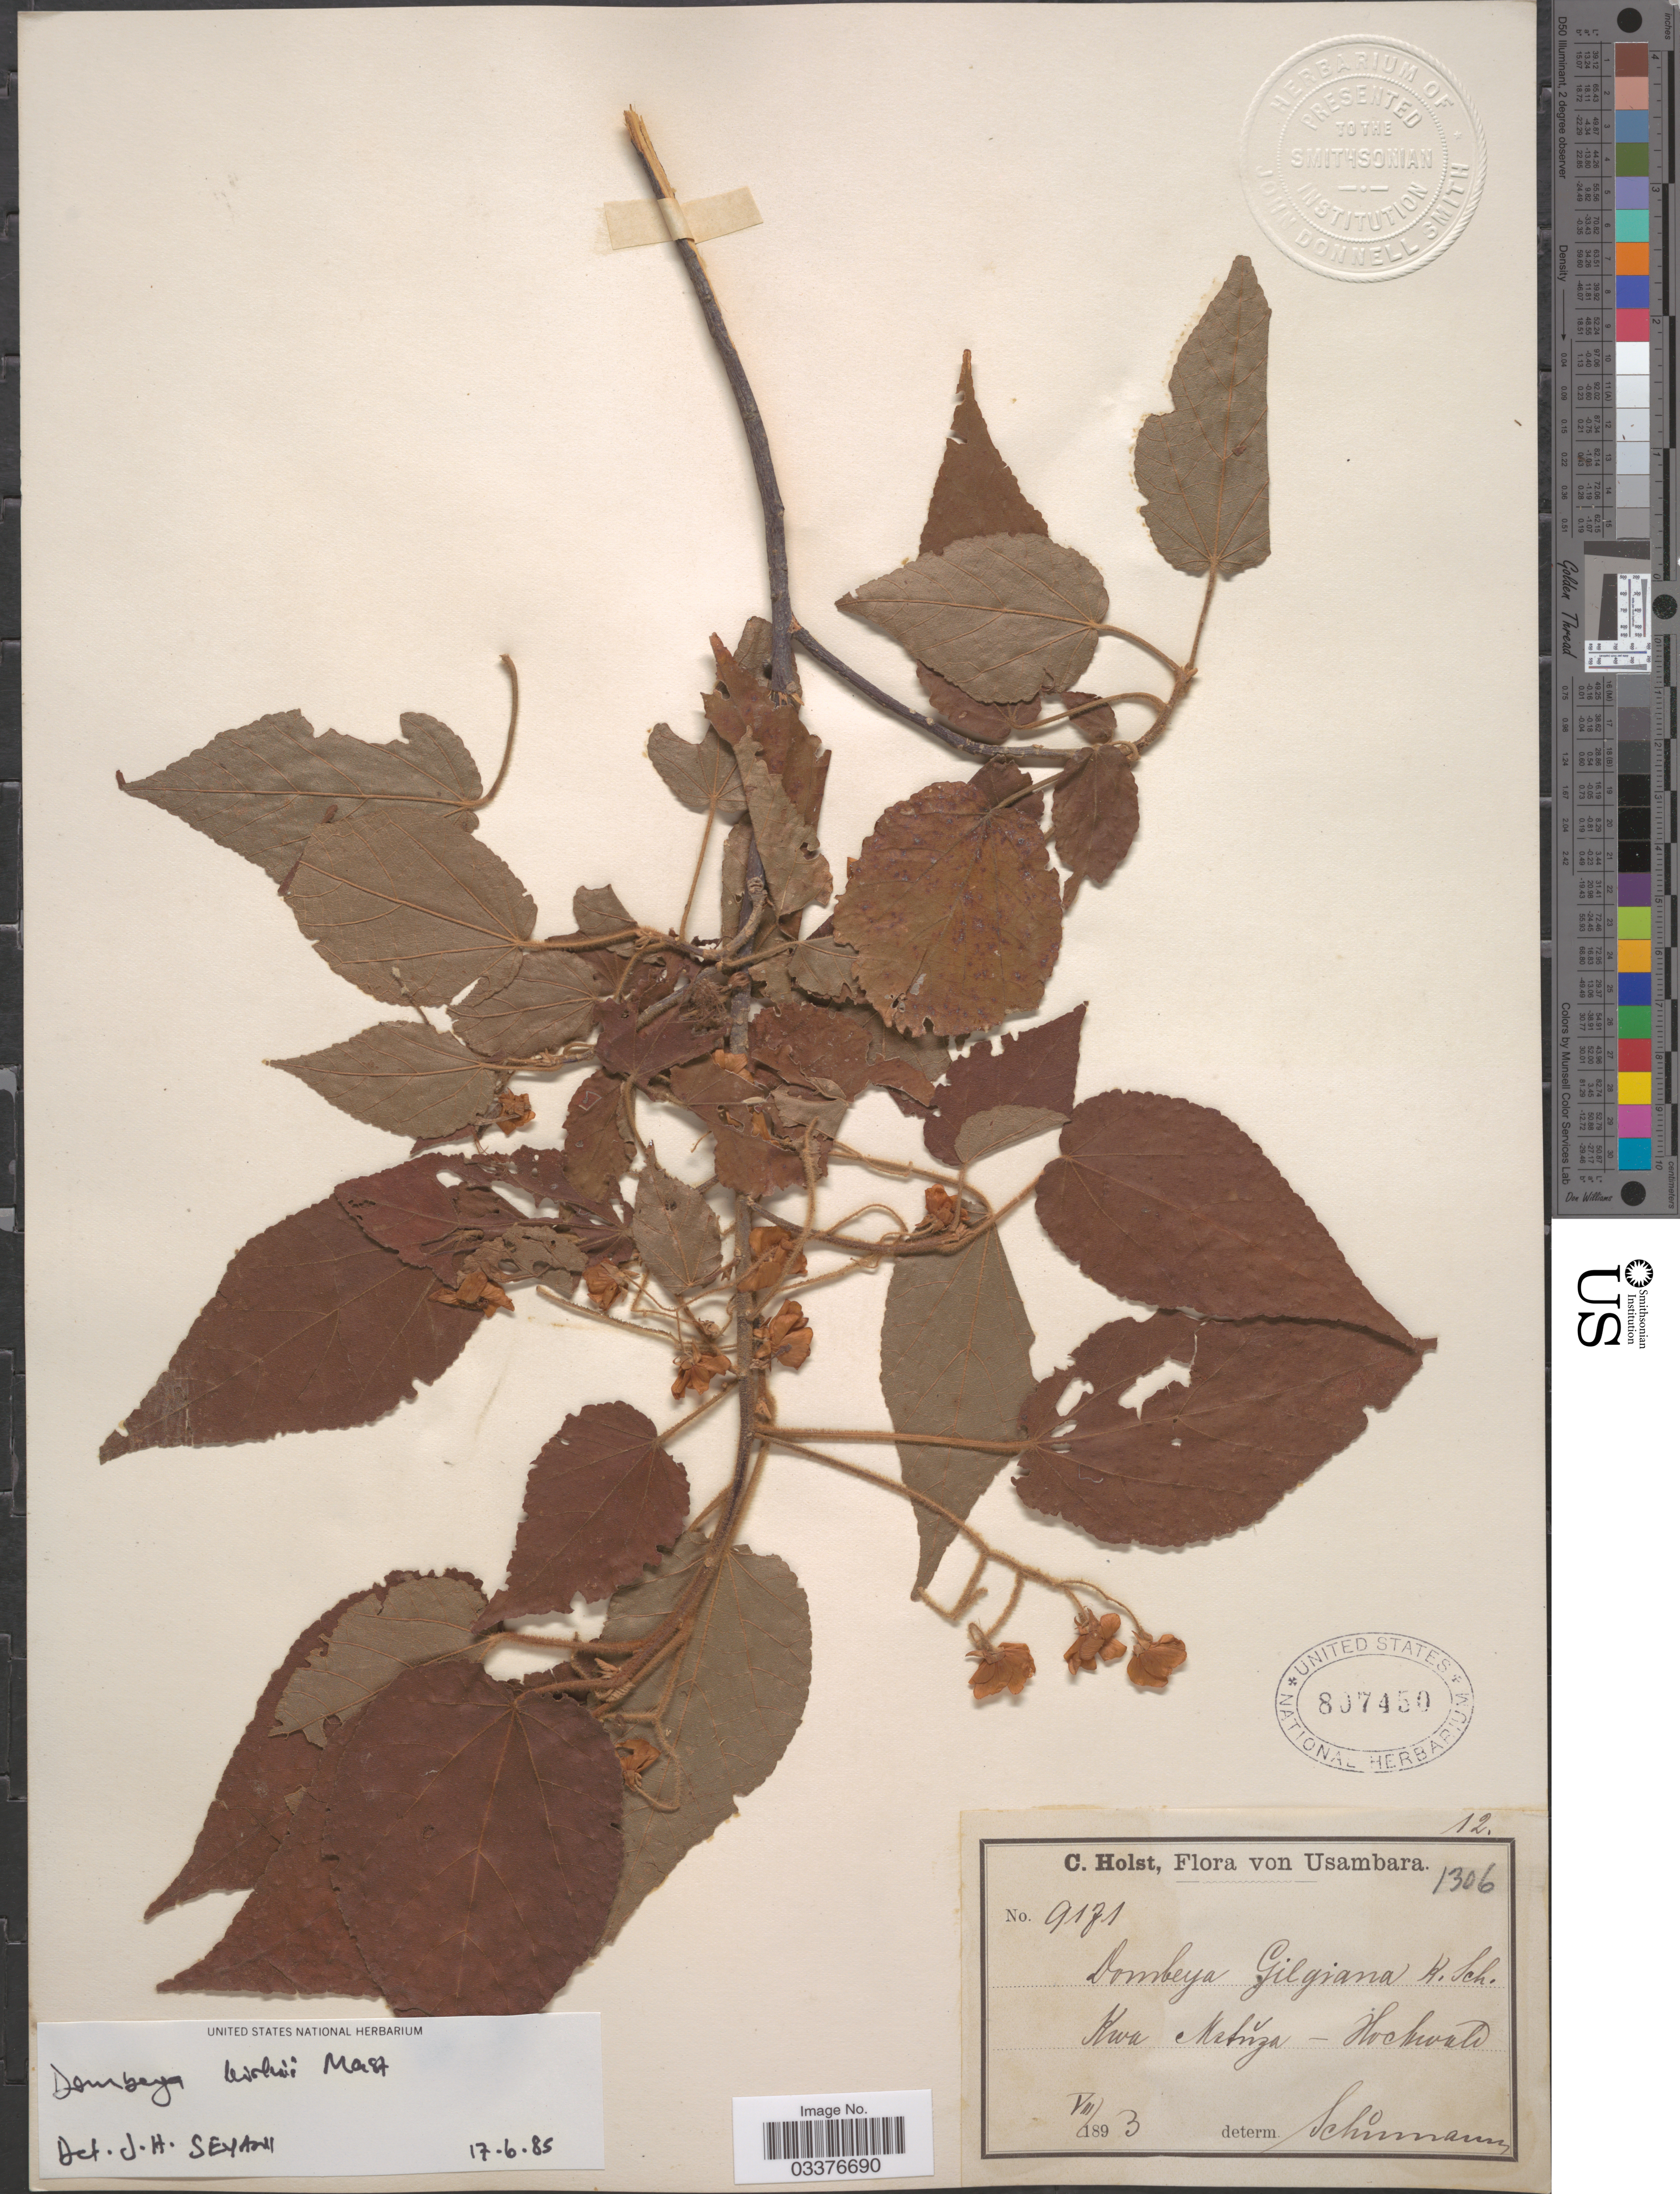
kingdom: Plantae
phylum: Tracheophyta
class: Magnoliopsida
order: Malvales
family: Malvaceae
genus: Dombeya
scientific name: Dombeya kirkii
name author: Mast.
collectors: C. H. Holst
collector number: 9181*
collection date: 1893-08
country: Tanzania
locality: Usambara. Kwa Mstuza - Hochwald.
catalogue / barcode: US 807450